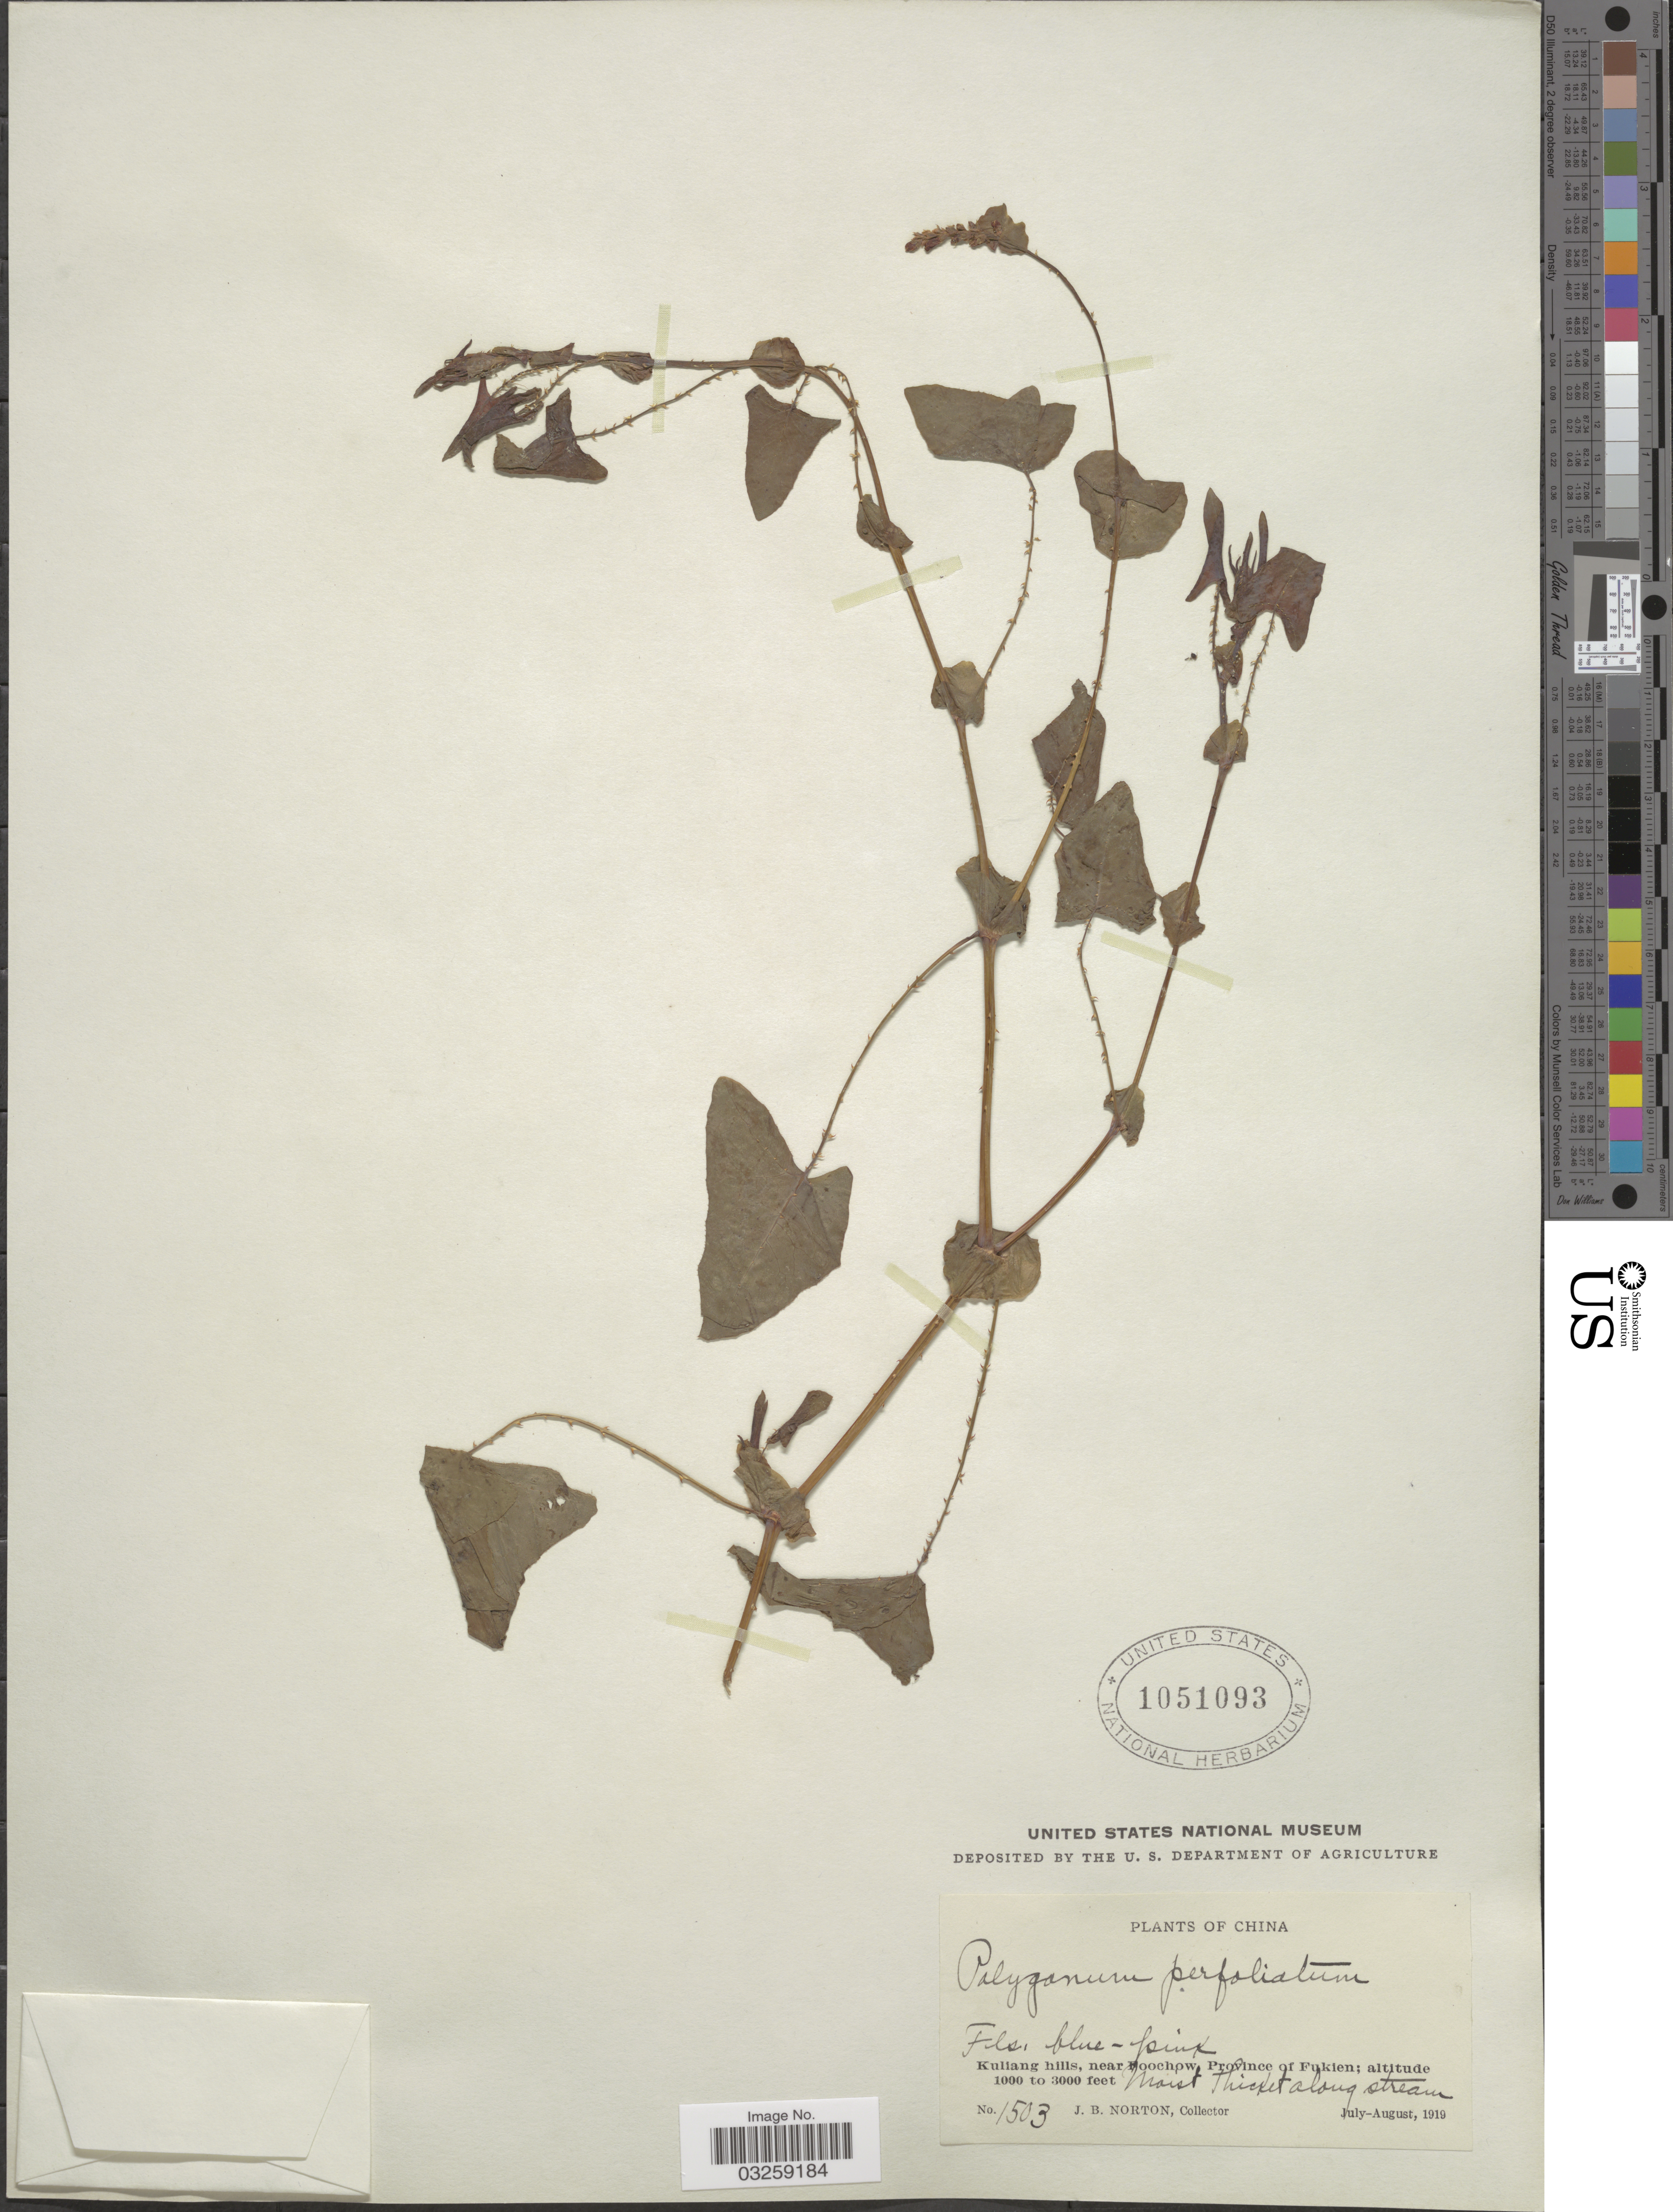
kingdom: Plantae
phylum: Tracheophyta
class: Magnoliopsida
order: Caryophyllales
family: Polygonaceae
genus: Polygonum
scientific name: Polygonum perfoliatum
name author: L.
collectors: J. B. Norton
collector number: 1503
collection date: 1919-07/1919-08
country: China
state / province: Fujian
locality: Kuliang hills, near Foochow Province of Fukien.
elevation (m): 305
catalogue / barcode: US 1051093